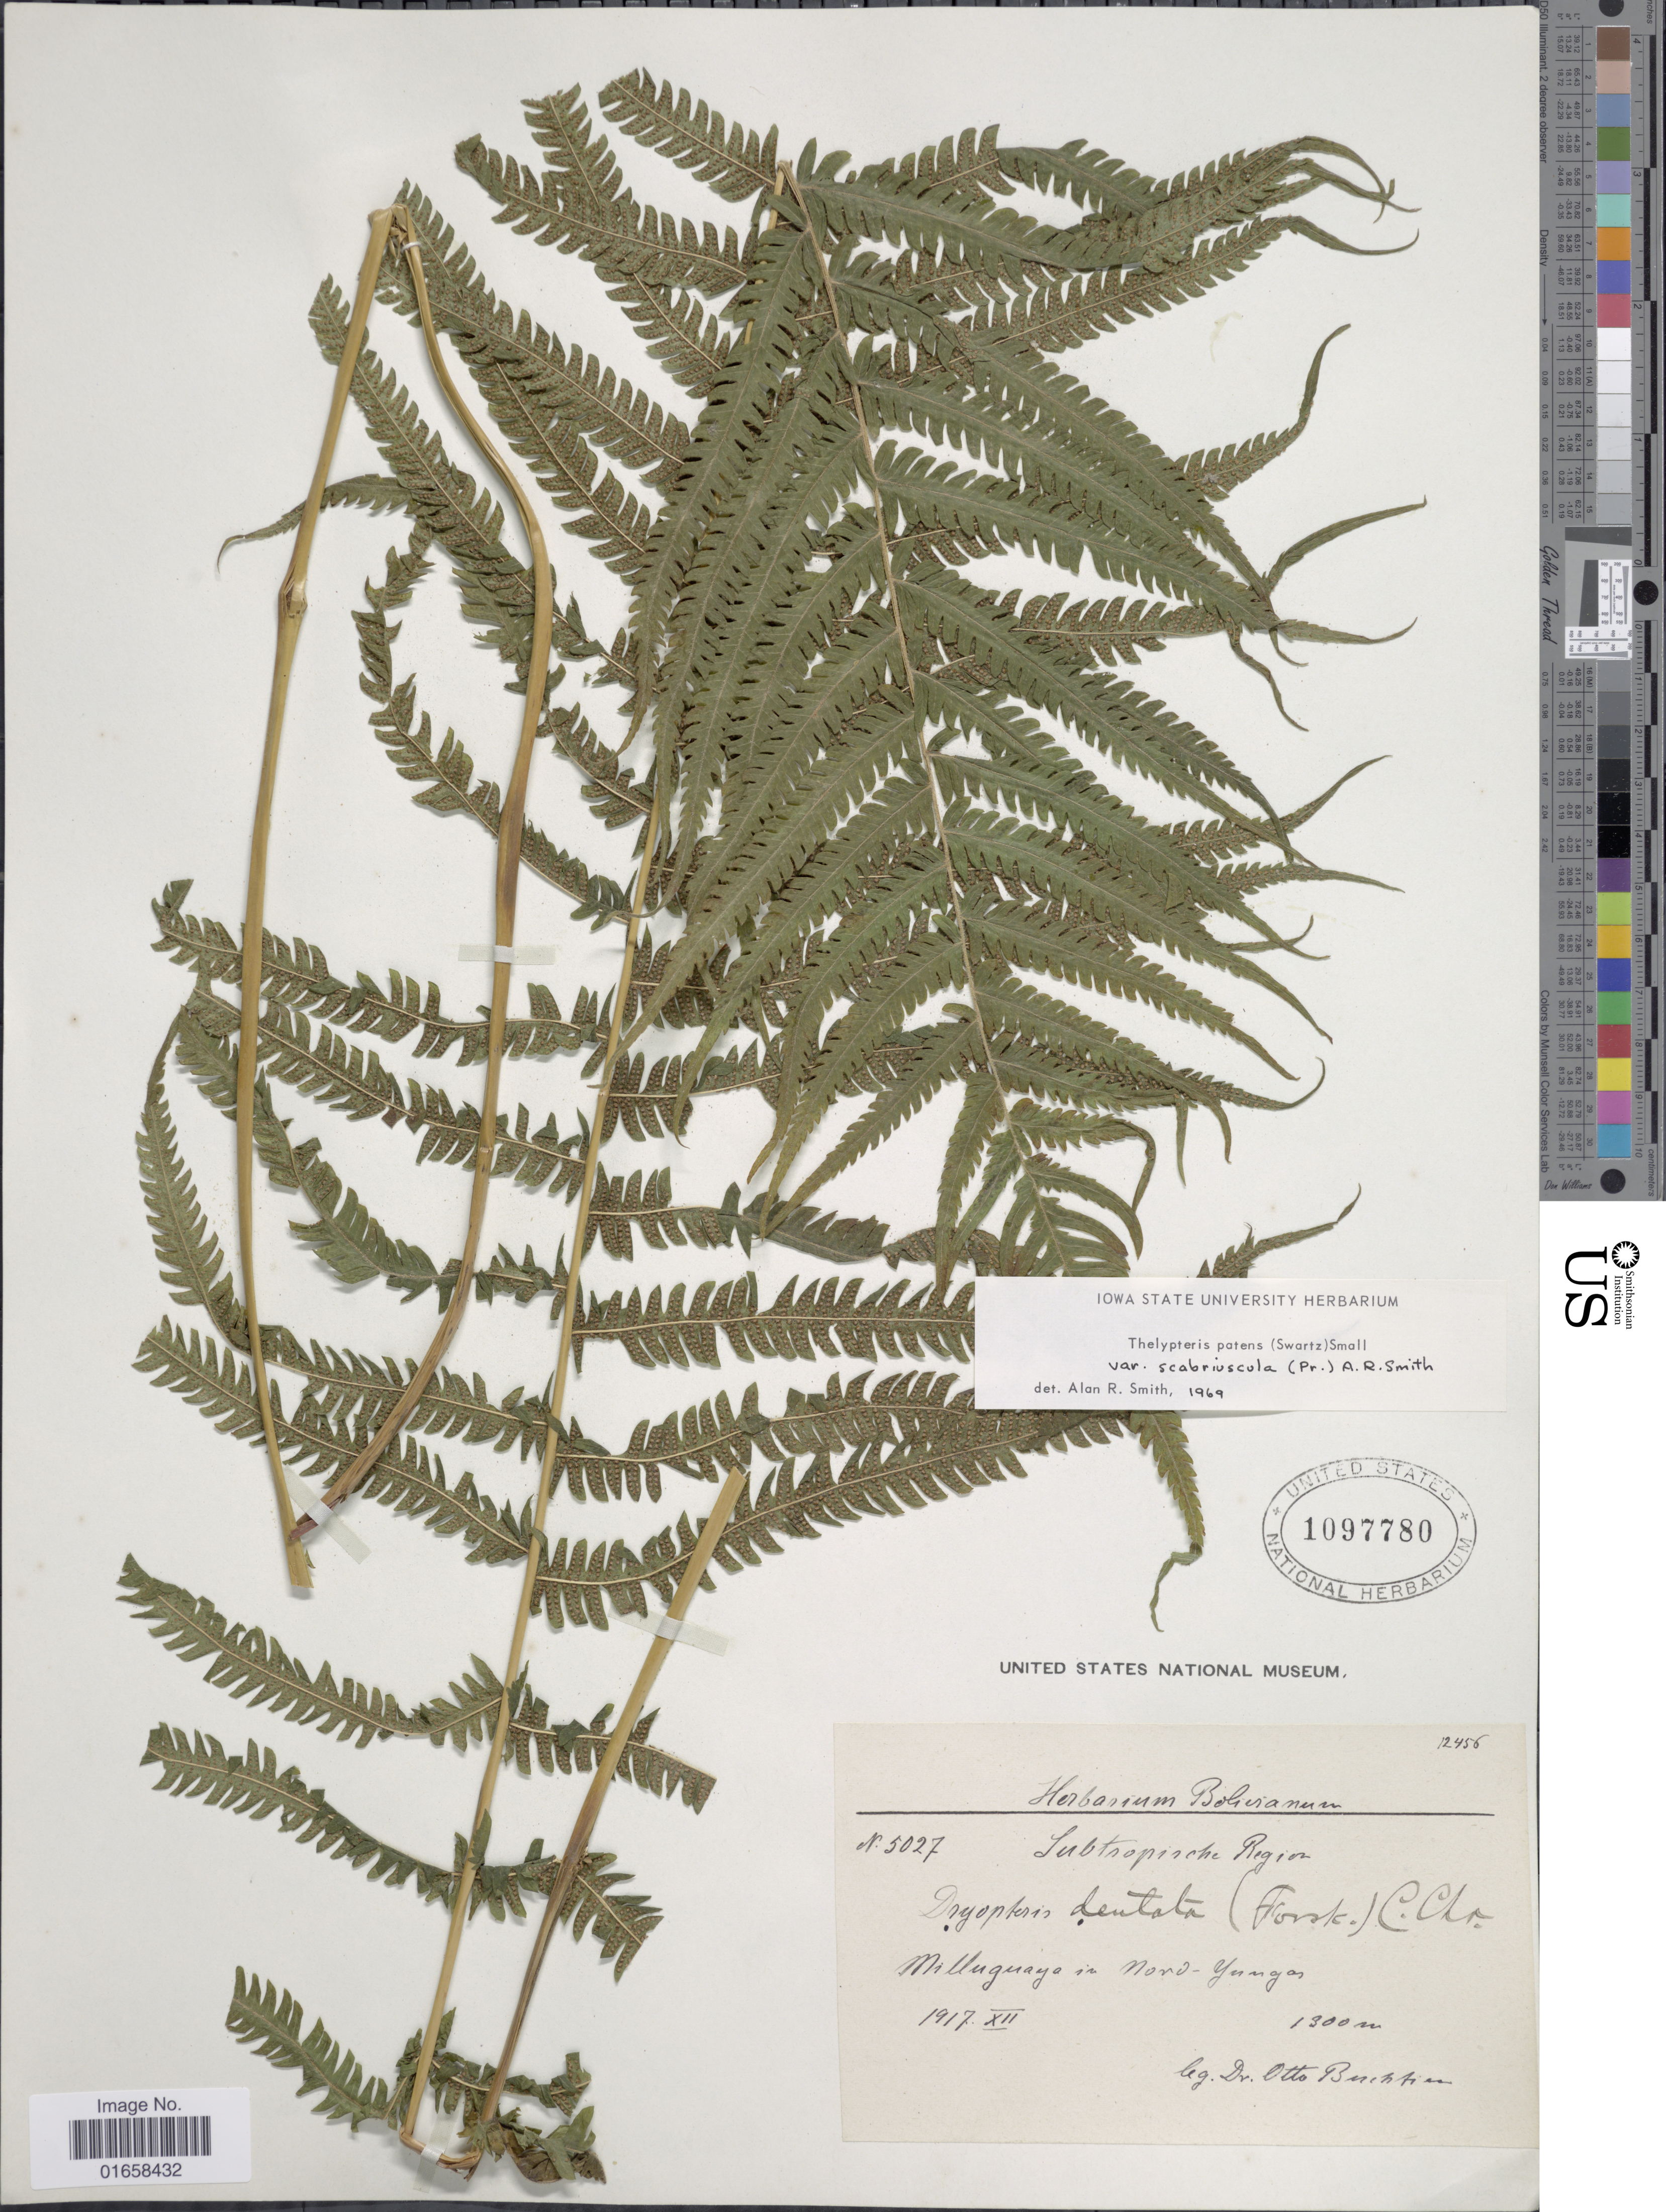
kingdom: Plantae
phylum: Tracheophyta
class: Polypodiopsida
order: Polypodiales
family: Thelypteridaceae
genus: Christella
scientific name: Christella patens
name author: (Sw.) Holttum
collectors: O. Buchtien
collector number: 5027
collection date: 1917-12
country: Bolivia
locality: Subtropische Region. Milengnaga in Nord-Yungas.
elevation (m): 1300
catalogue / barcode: US 1097780